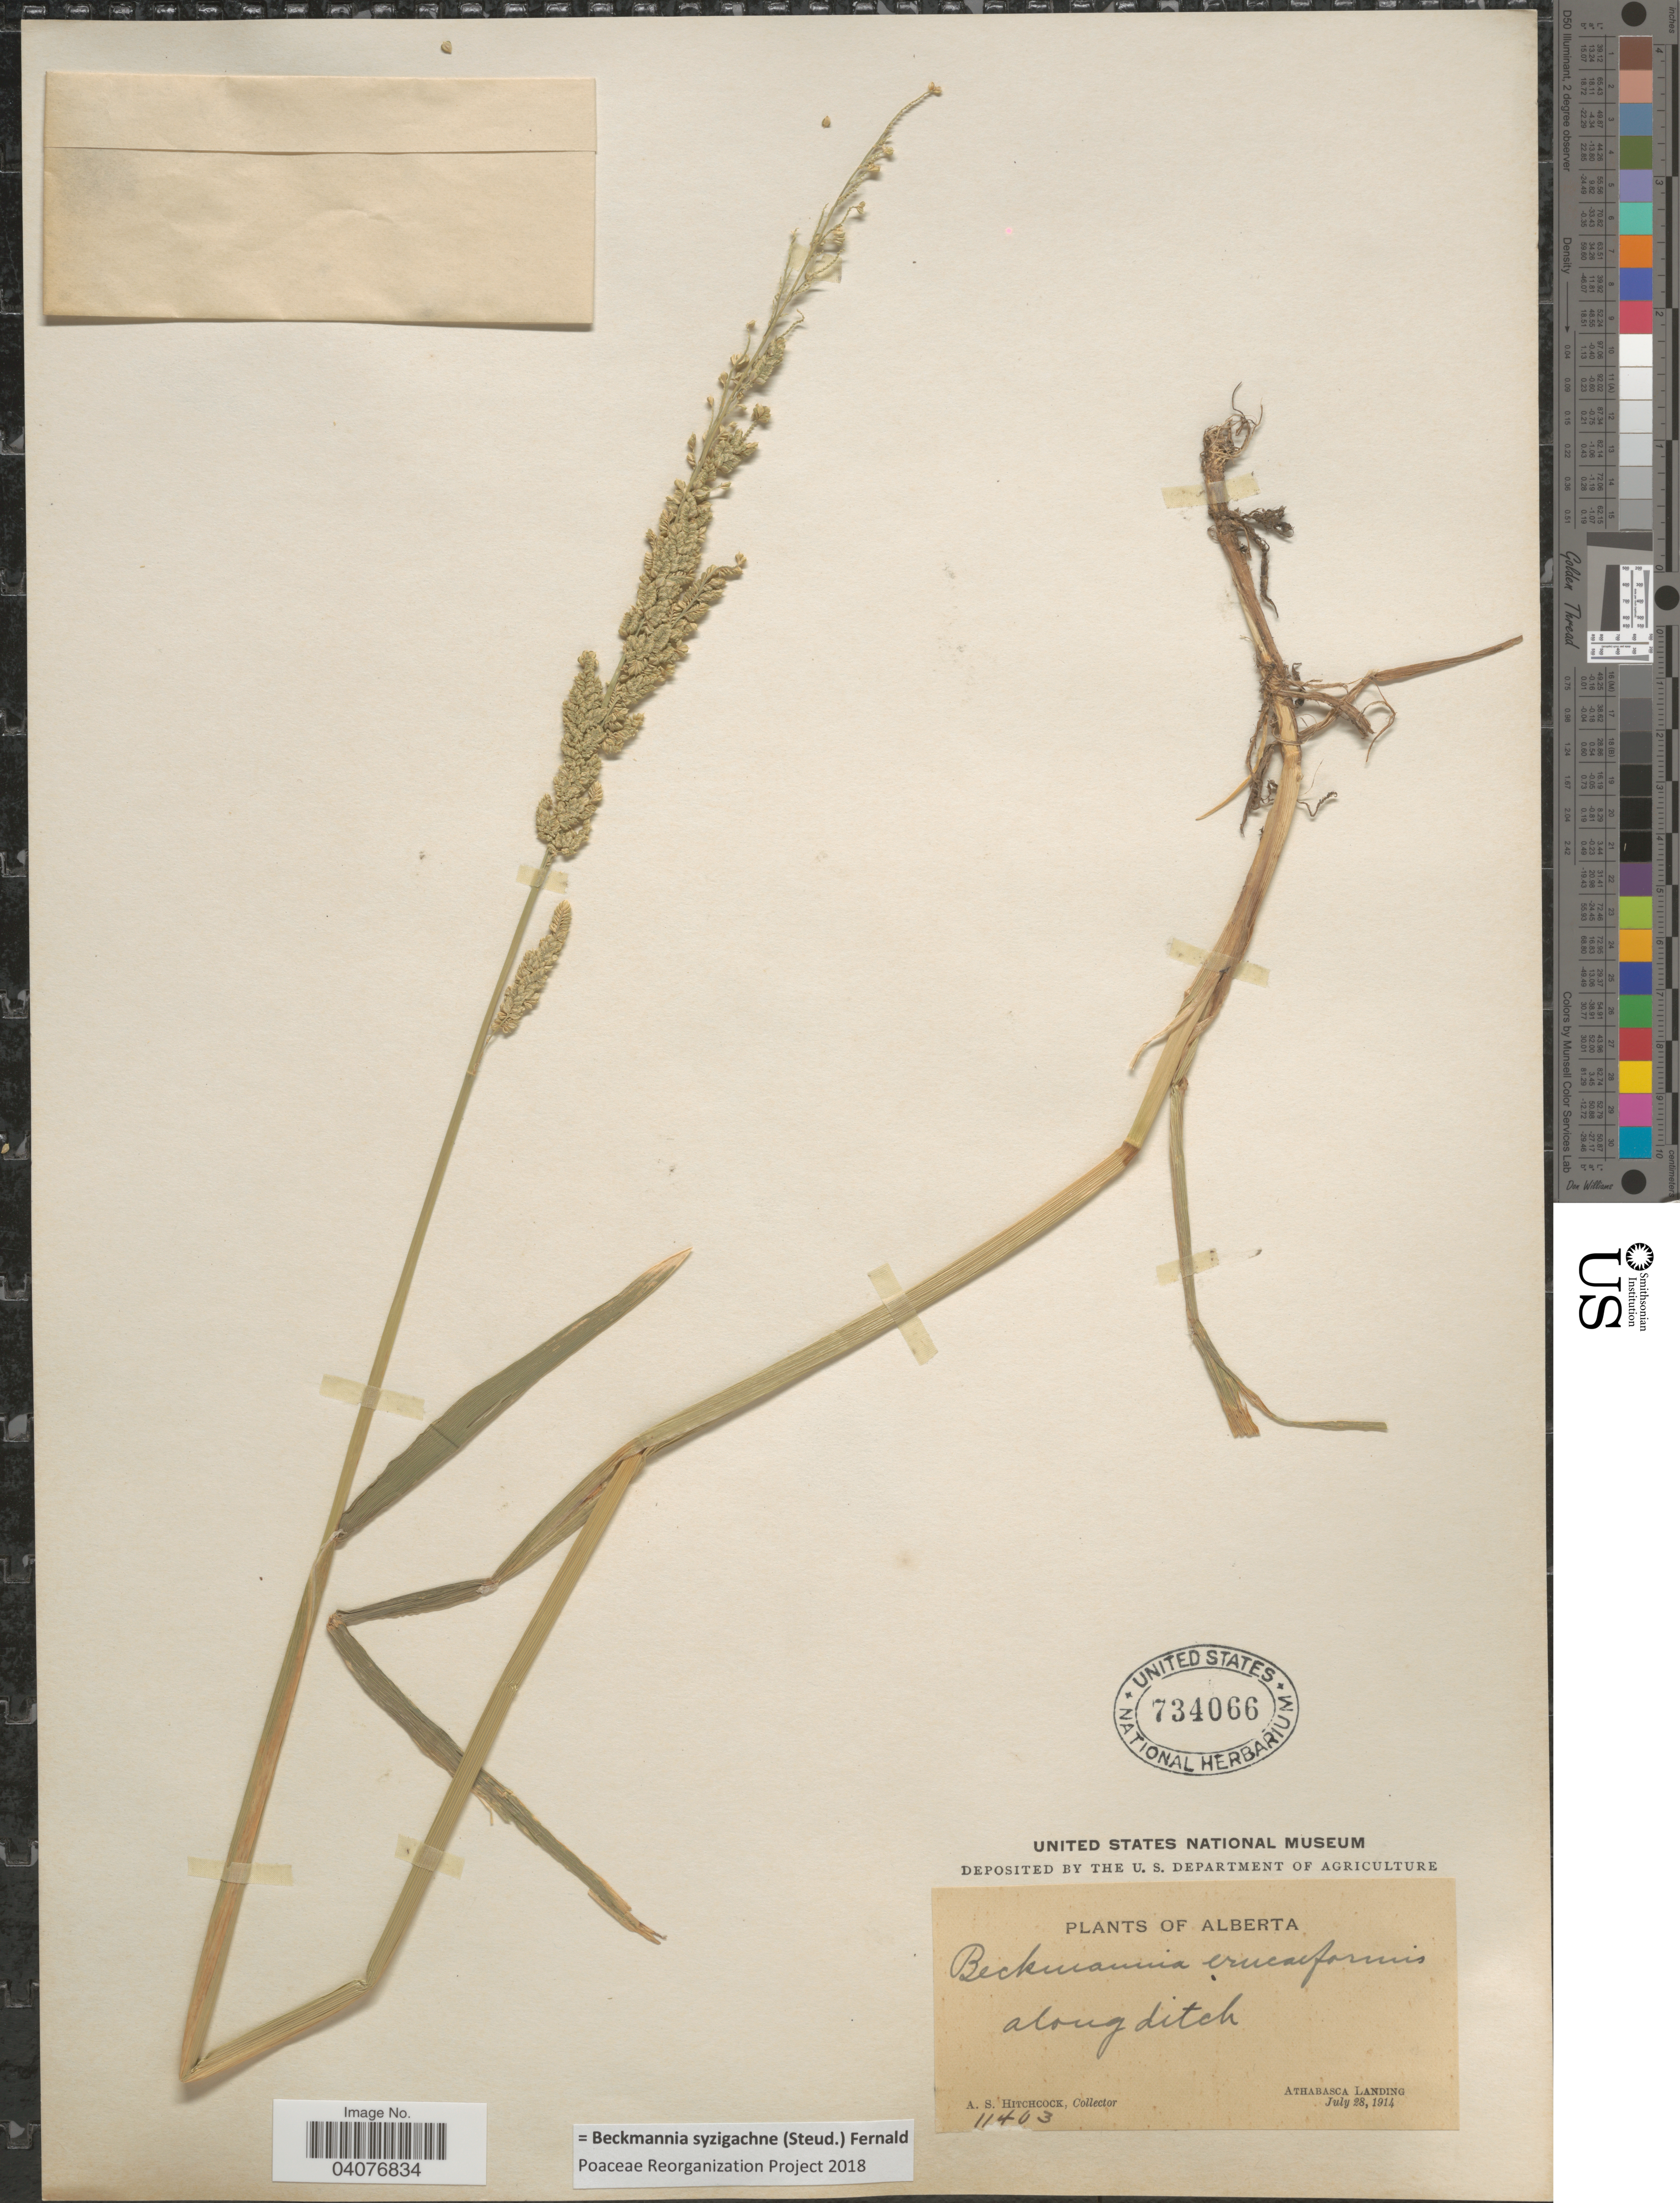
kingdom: Plantae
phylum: Tracheophyta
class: Liliopsida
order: Poales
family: Poaceae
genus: Beckmannia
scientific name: Beckmannia syzigachne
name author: (Steud.) Fernald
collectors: A. S. Hitchcock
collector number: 11403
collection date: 1914-07-28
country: Canada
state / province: Alberta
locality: Athabasca Landing.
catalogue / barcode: US 734066